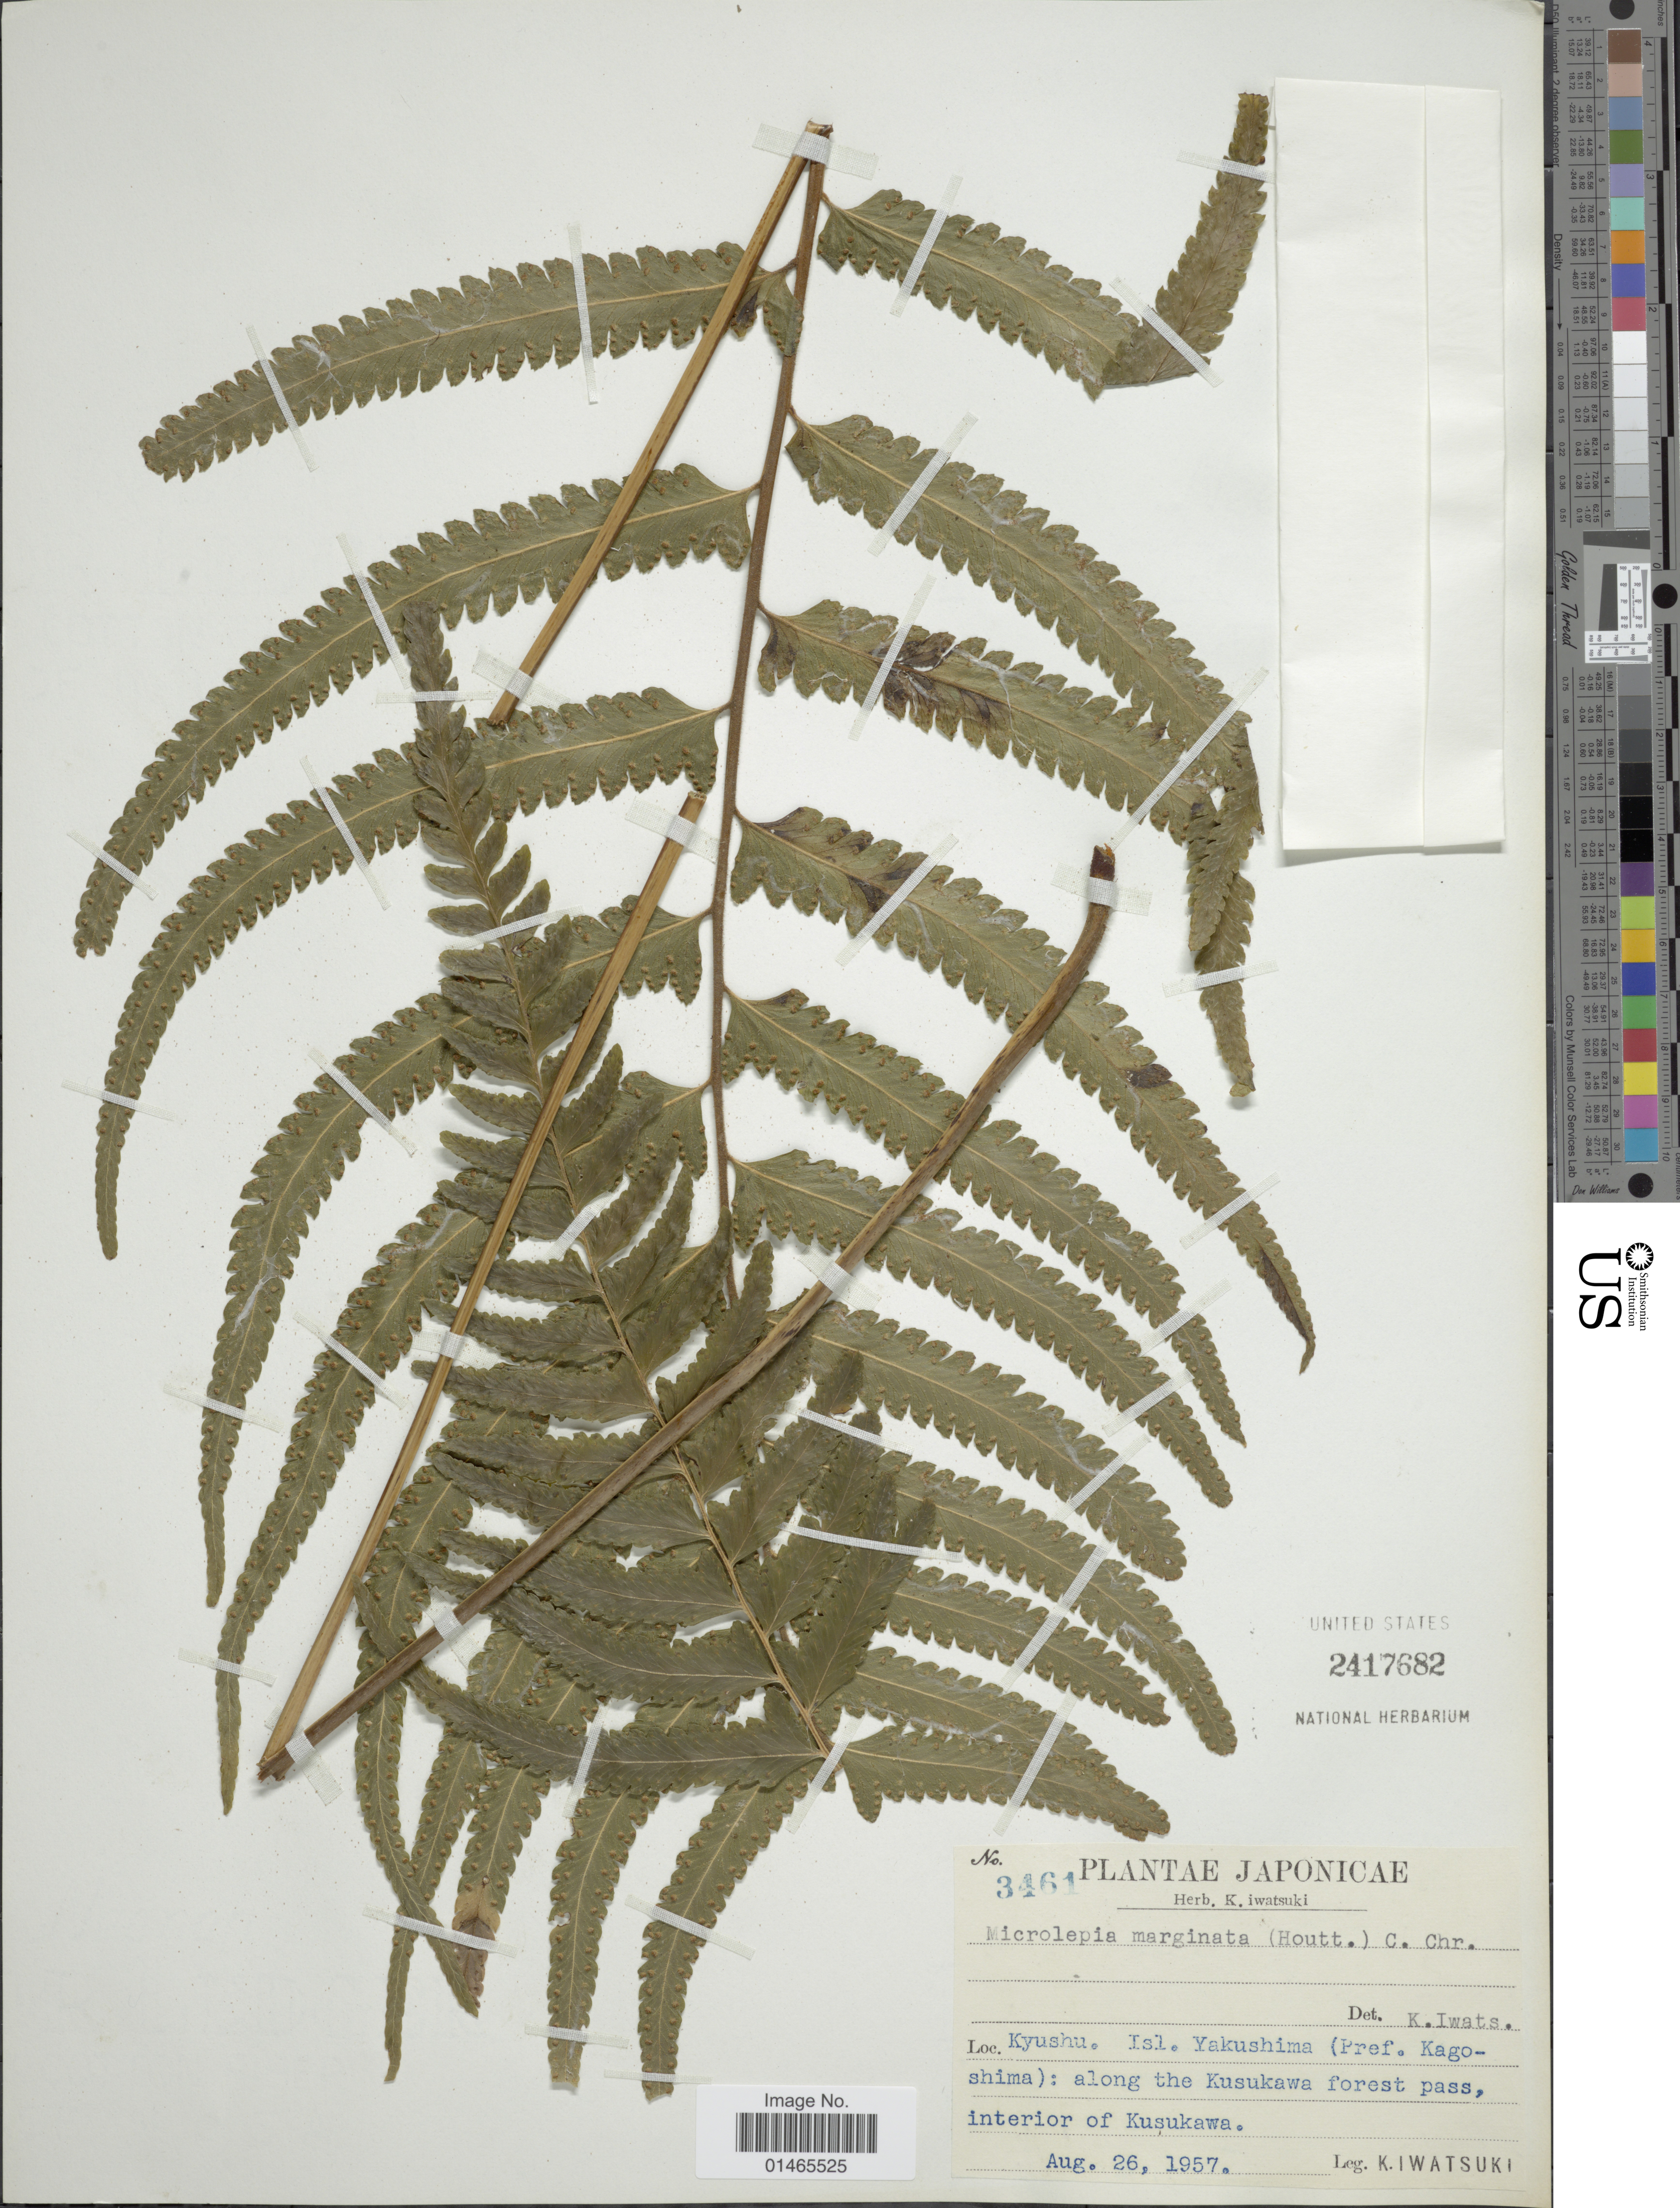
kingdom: Plantae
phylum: Tracheophyta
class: Polypodiopsida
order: Polypodiales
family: Dennstaedtiaceae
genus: Microlepia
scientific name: Microlepia marginata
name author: (Houtt.) C. Chr.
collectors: K. Iwatsuki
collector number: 3461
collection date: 1957-08-26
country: Japan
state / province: Kagosima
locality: Kyushu. Isl. Yakushima: along the Kusukawa forest pass, interior of Kusukawa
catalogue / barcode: US 2417682